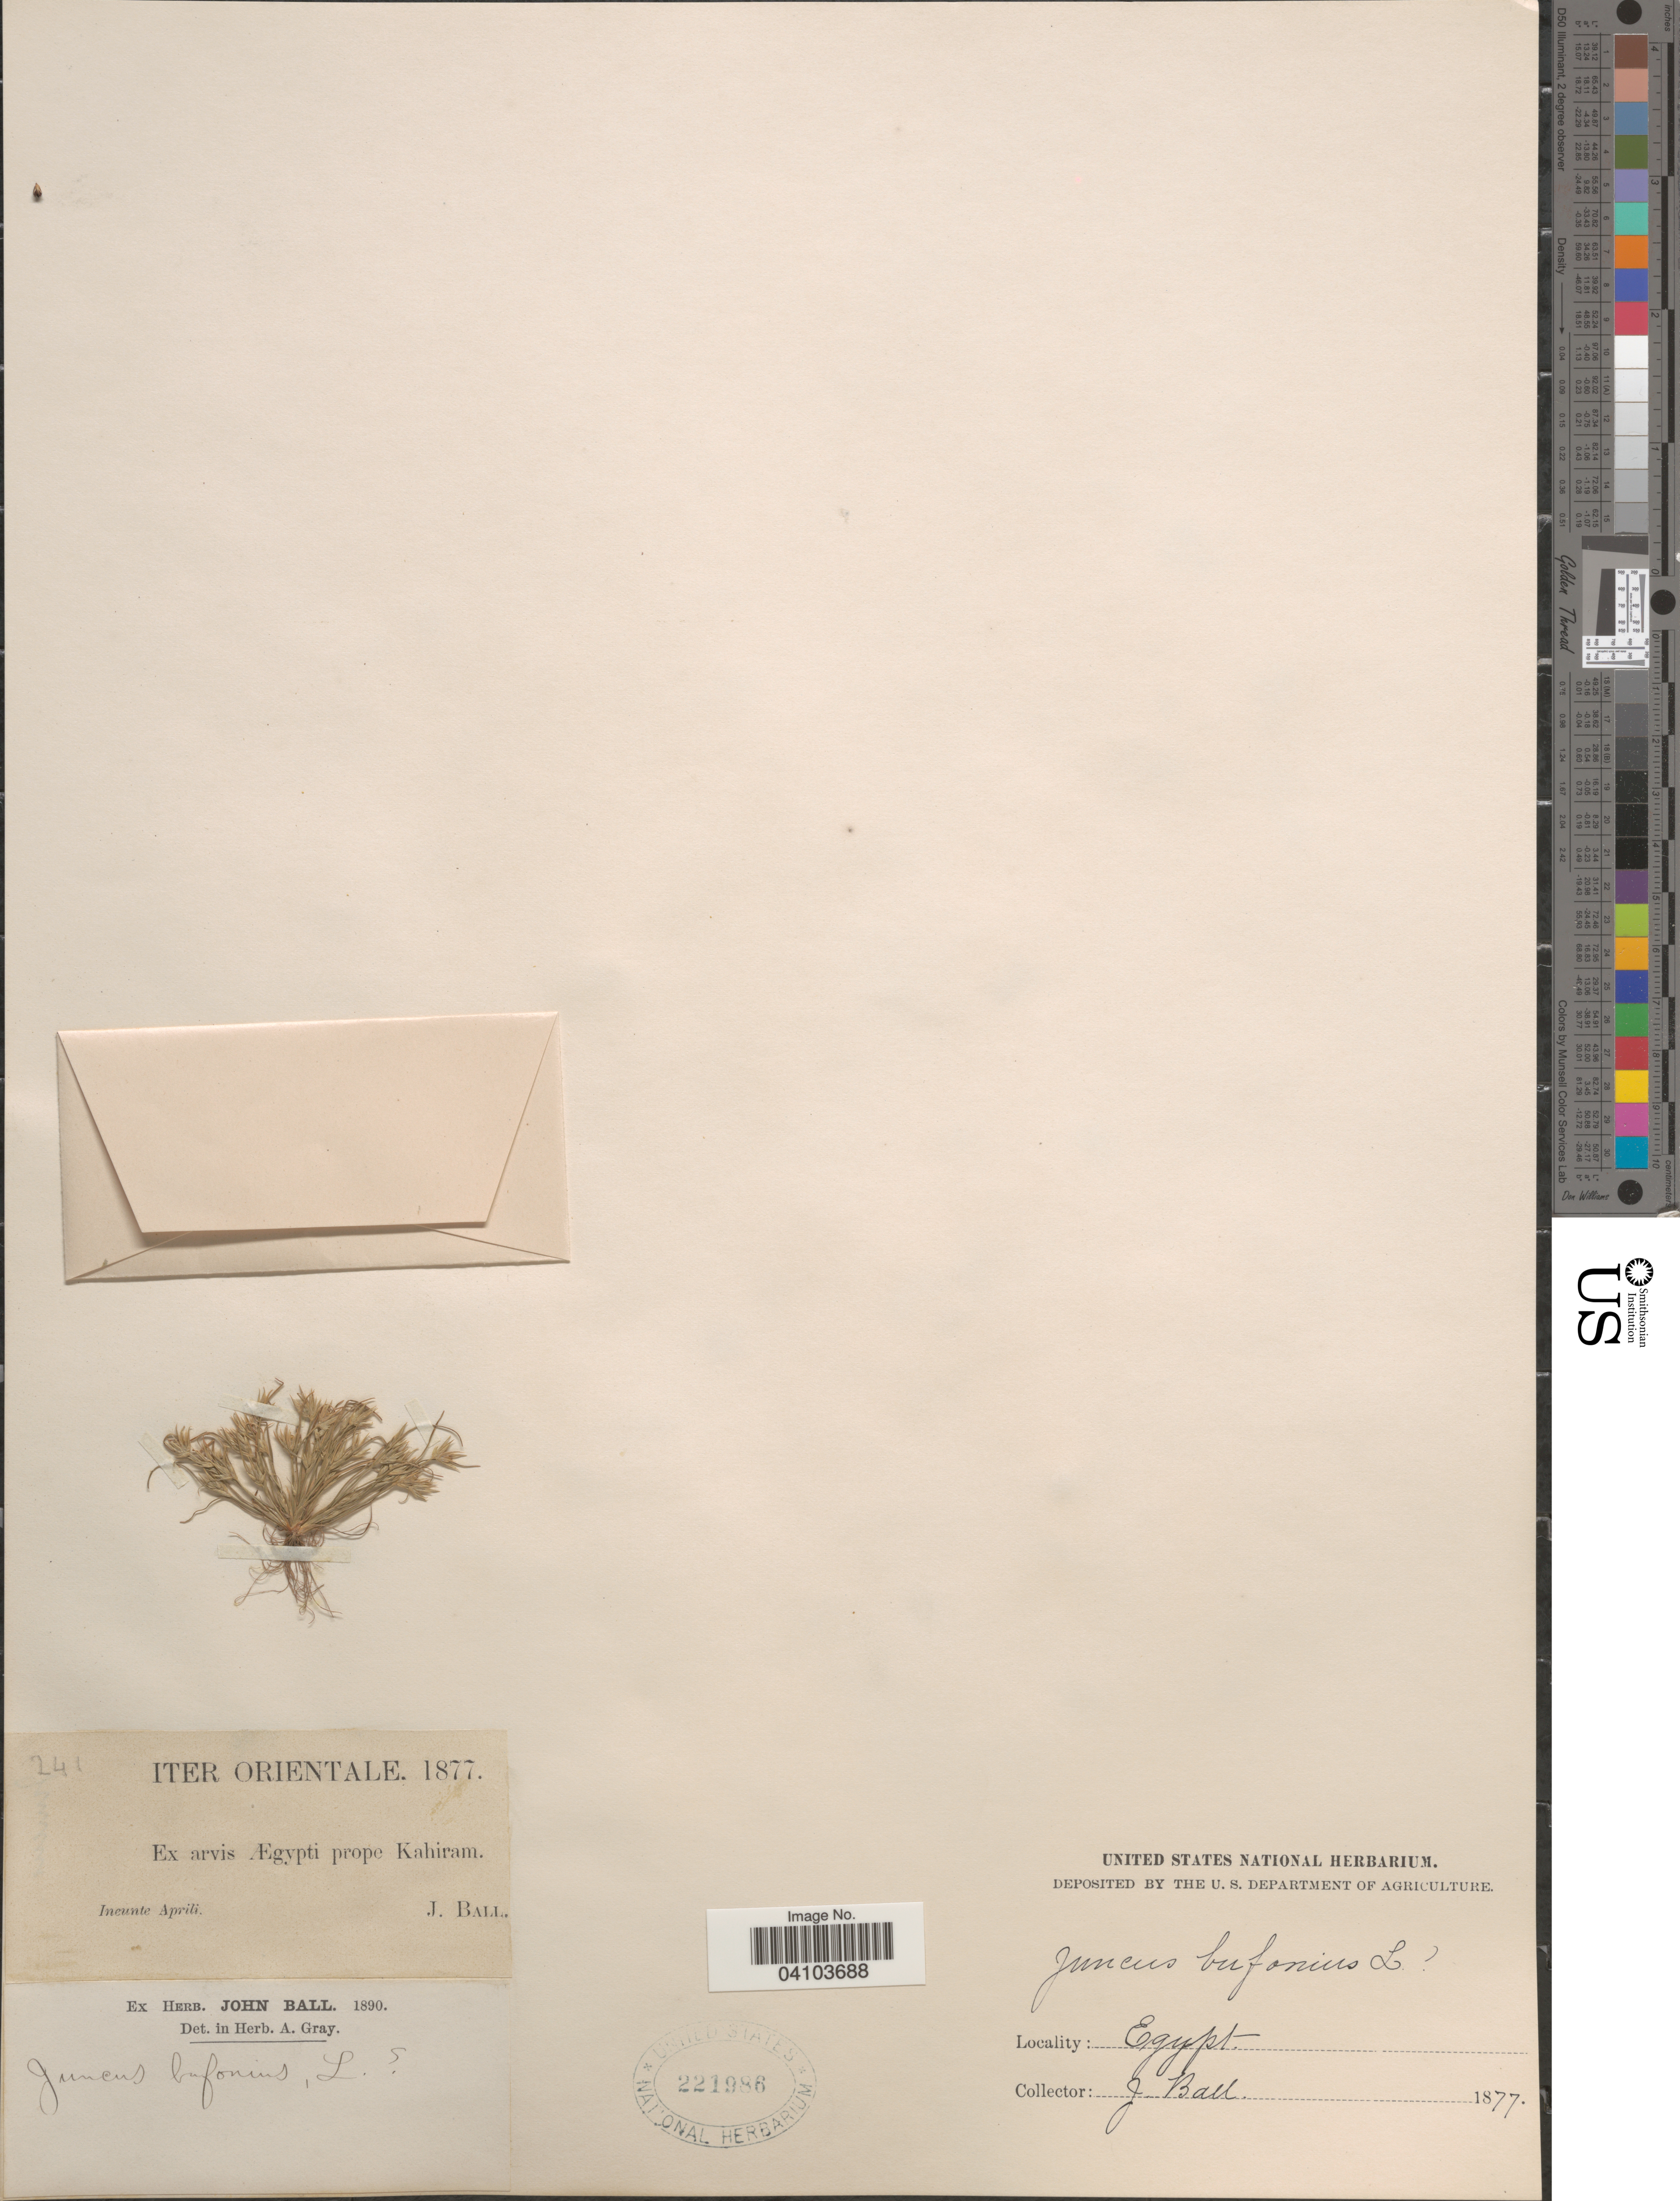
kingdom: Plantae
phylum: Tracheophyta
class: Liliopsida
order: Poales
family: Juncaceae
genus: Juncus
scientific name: Juncus bufonius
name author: L.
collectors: J. Ball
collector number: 241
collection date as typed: Ineunte Aprili 1877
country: Egypt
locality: Iter Orientale. 1877. Ex arvis Ægypti prope Kahiram.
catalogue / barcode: US 221986